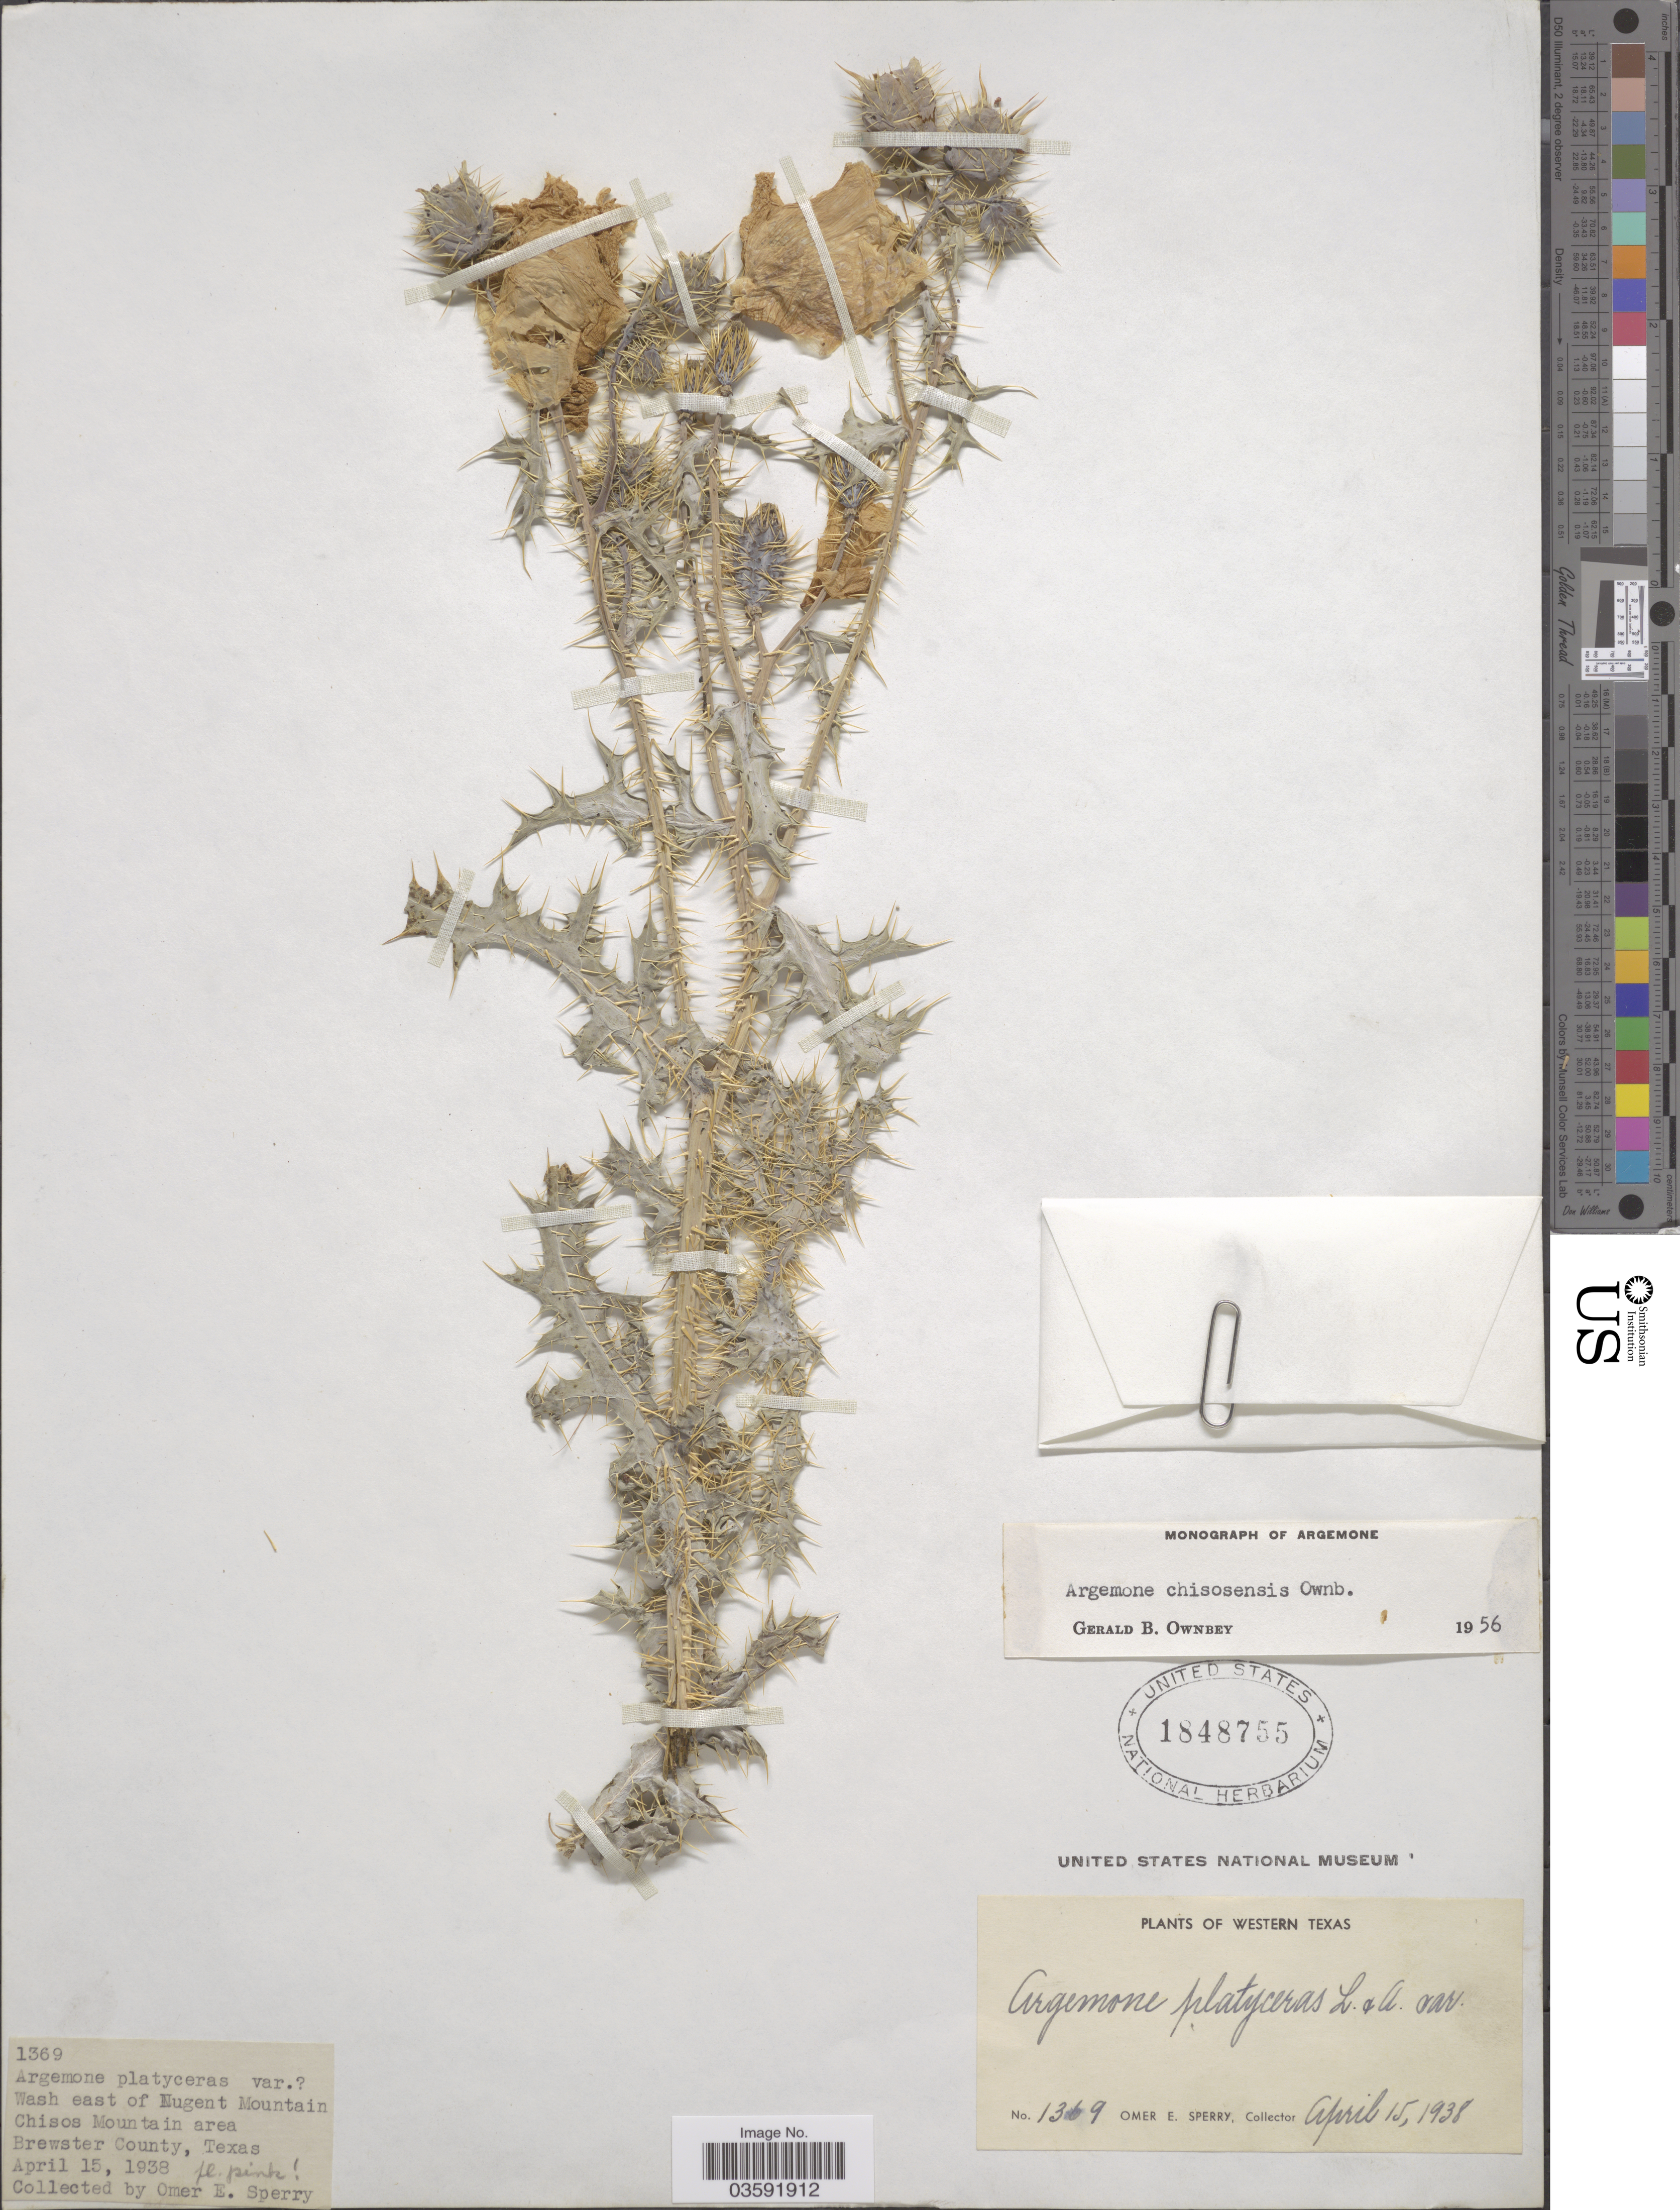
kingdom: Plantae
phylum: Tracheophyta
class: Magnoliopsida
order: Ranunculales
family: Papaveraceae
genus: Argemone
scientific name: Argemone chisosensis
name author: G.B. Ownbey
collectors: O. E. Sperry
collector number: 1369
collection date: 1938-04-15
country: United States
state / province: Texas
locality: Western Texas. Wash east of Nugent Mountain, Chisos Mountain area, Brewster County.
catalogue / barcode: US 1848755